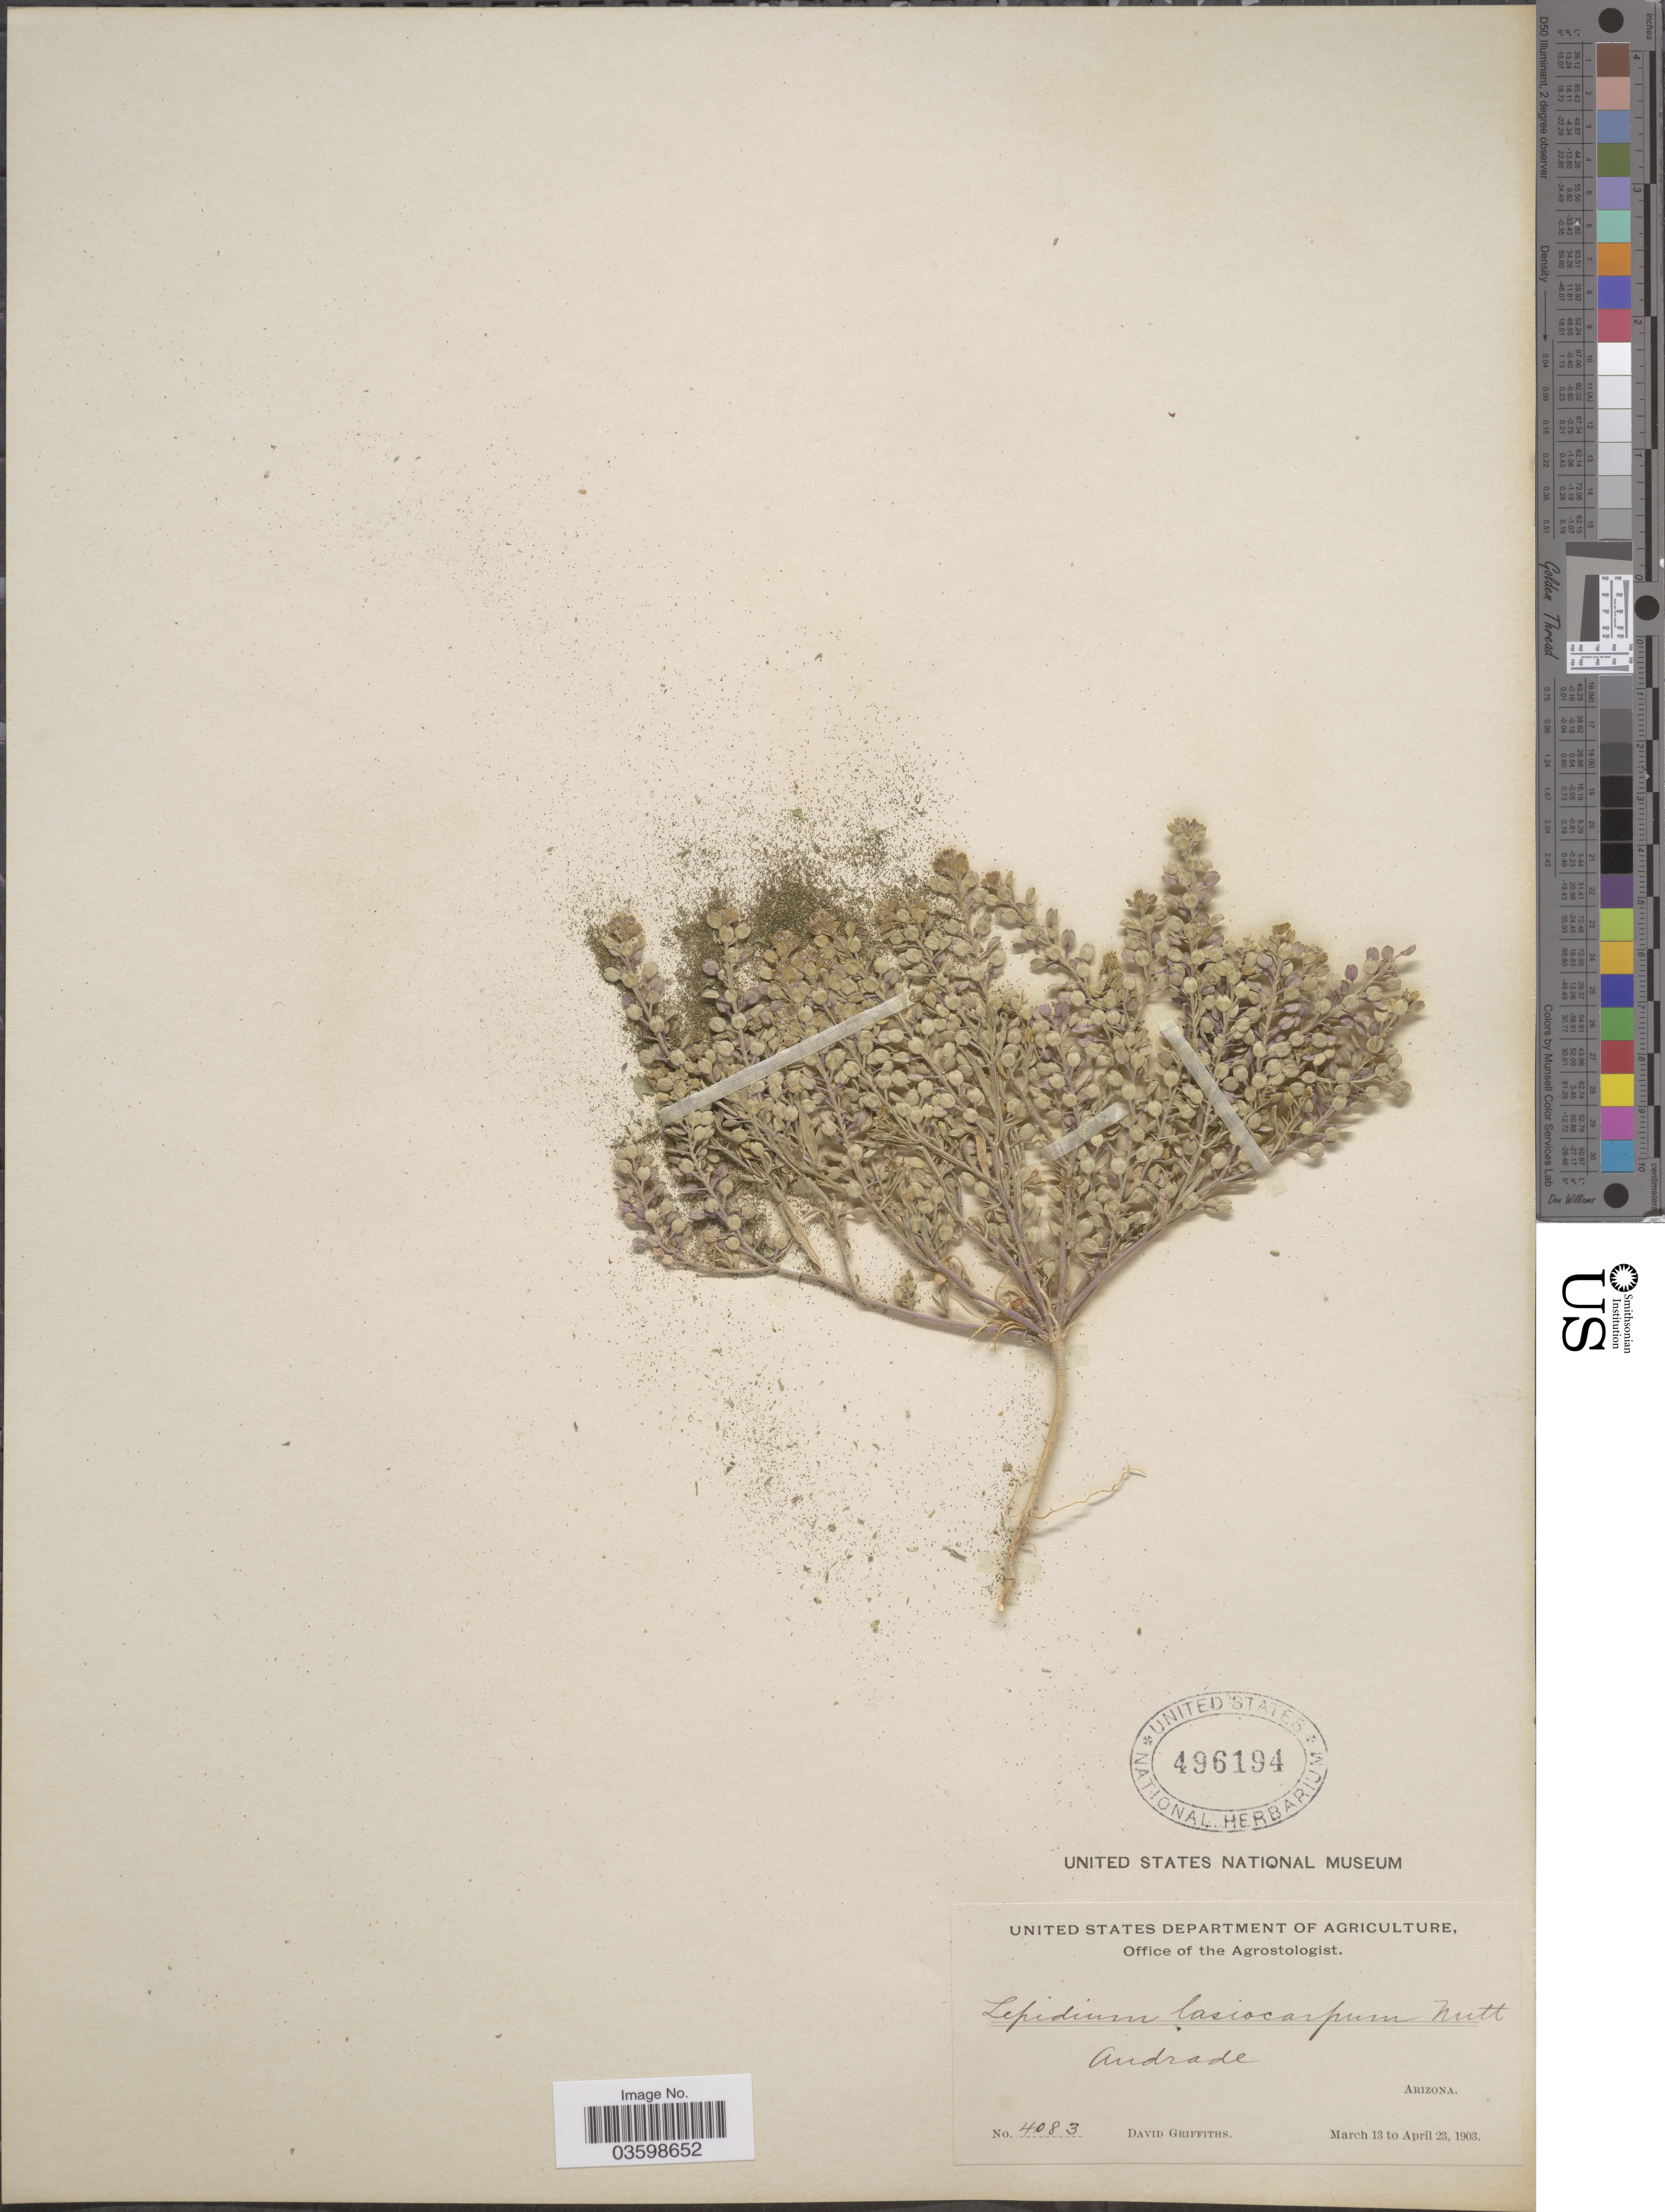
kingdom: Plantae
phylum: Tracheophyta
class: Magnoliopsida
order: Brassicales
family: Brassicaceae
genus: Lepidium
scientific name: Lepidium lasiocarpum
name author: Nutt.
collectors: D. Griffiths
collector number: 4083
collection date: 1903-03-13/1903-04-23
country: United States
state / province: Arizona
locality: Andrade.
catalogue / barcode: US 496194